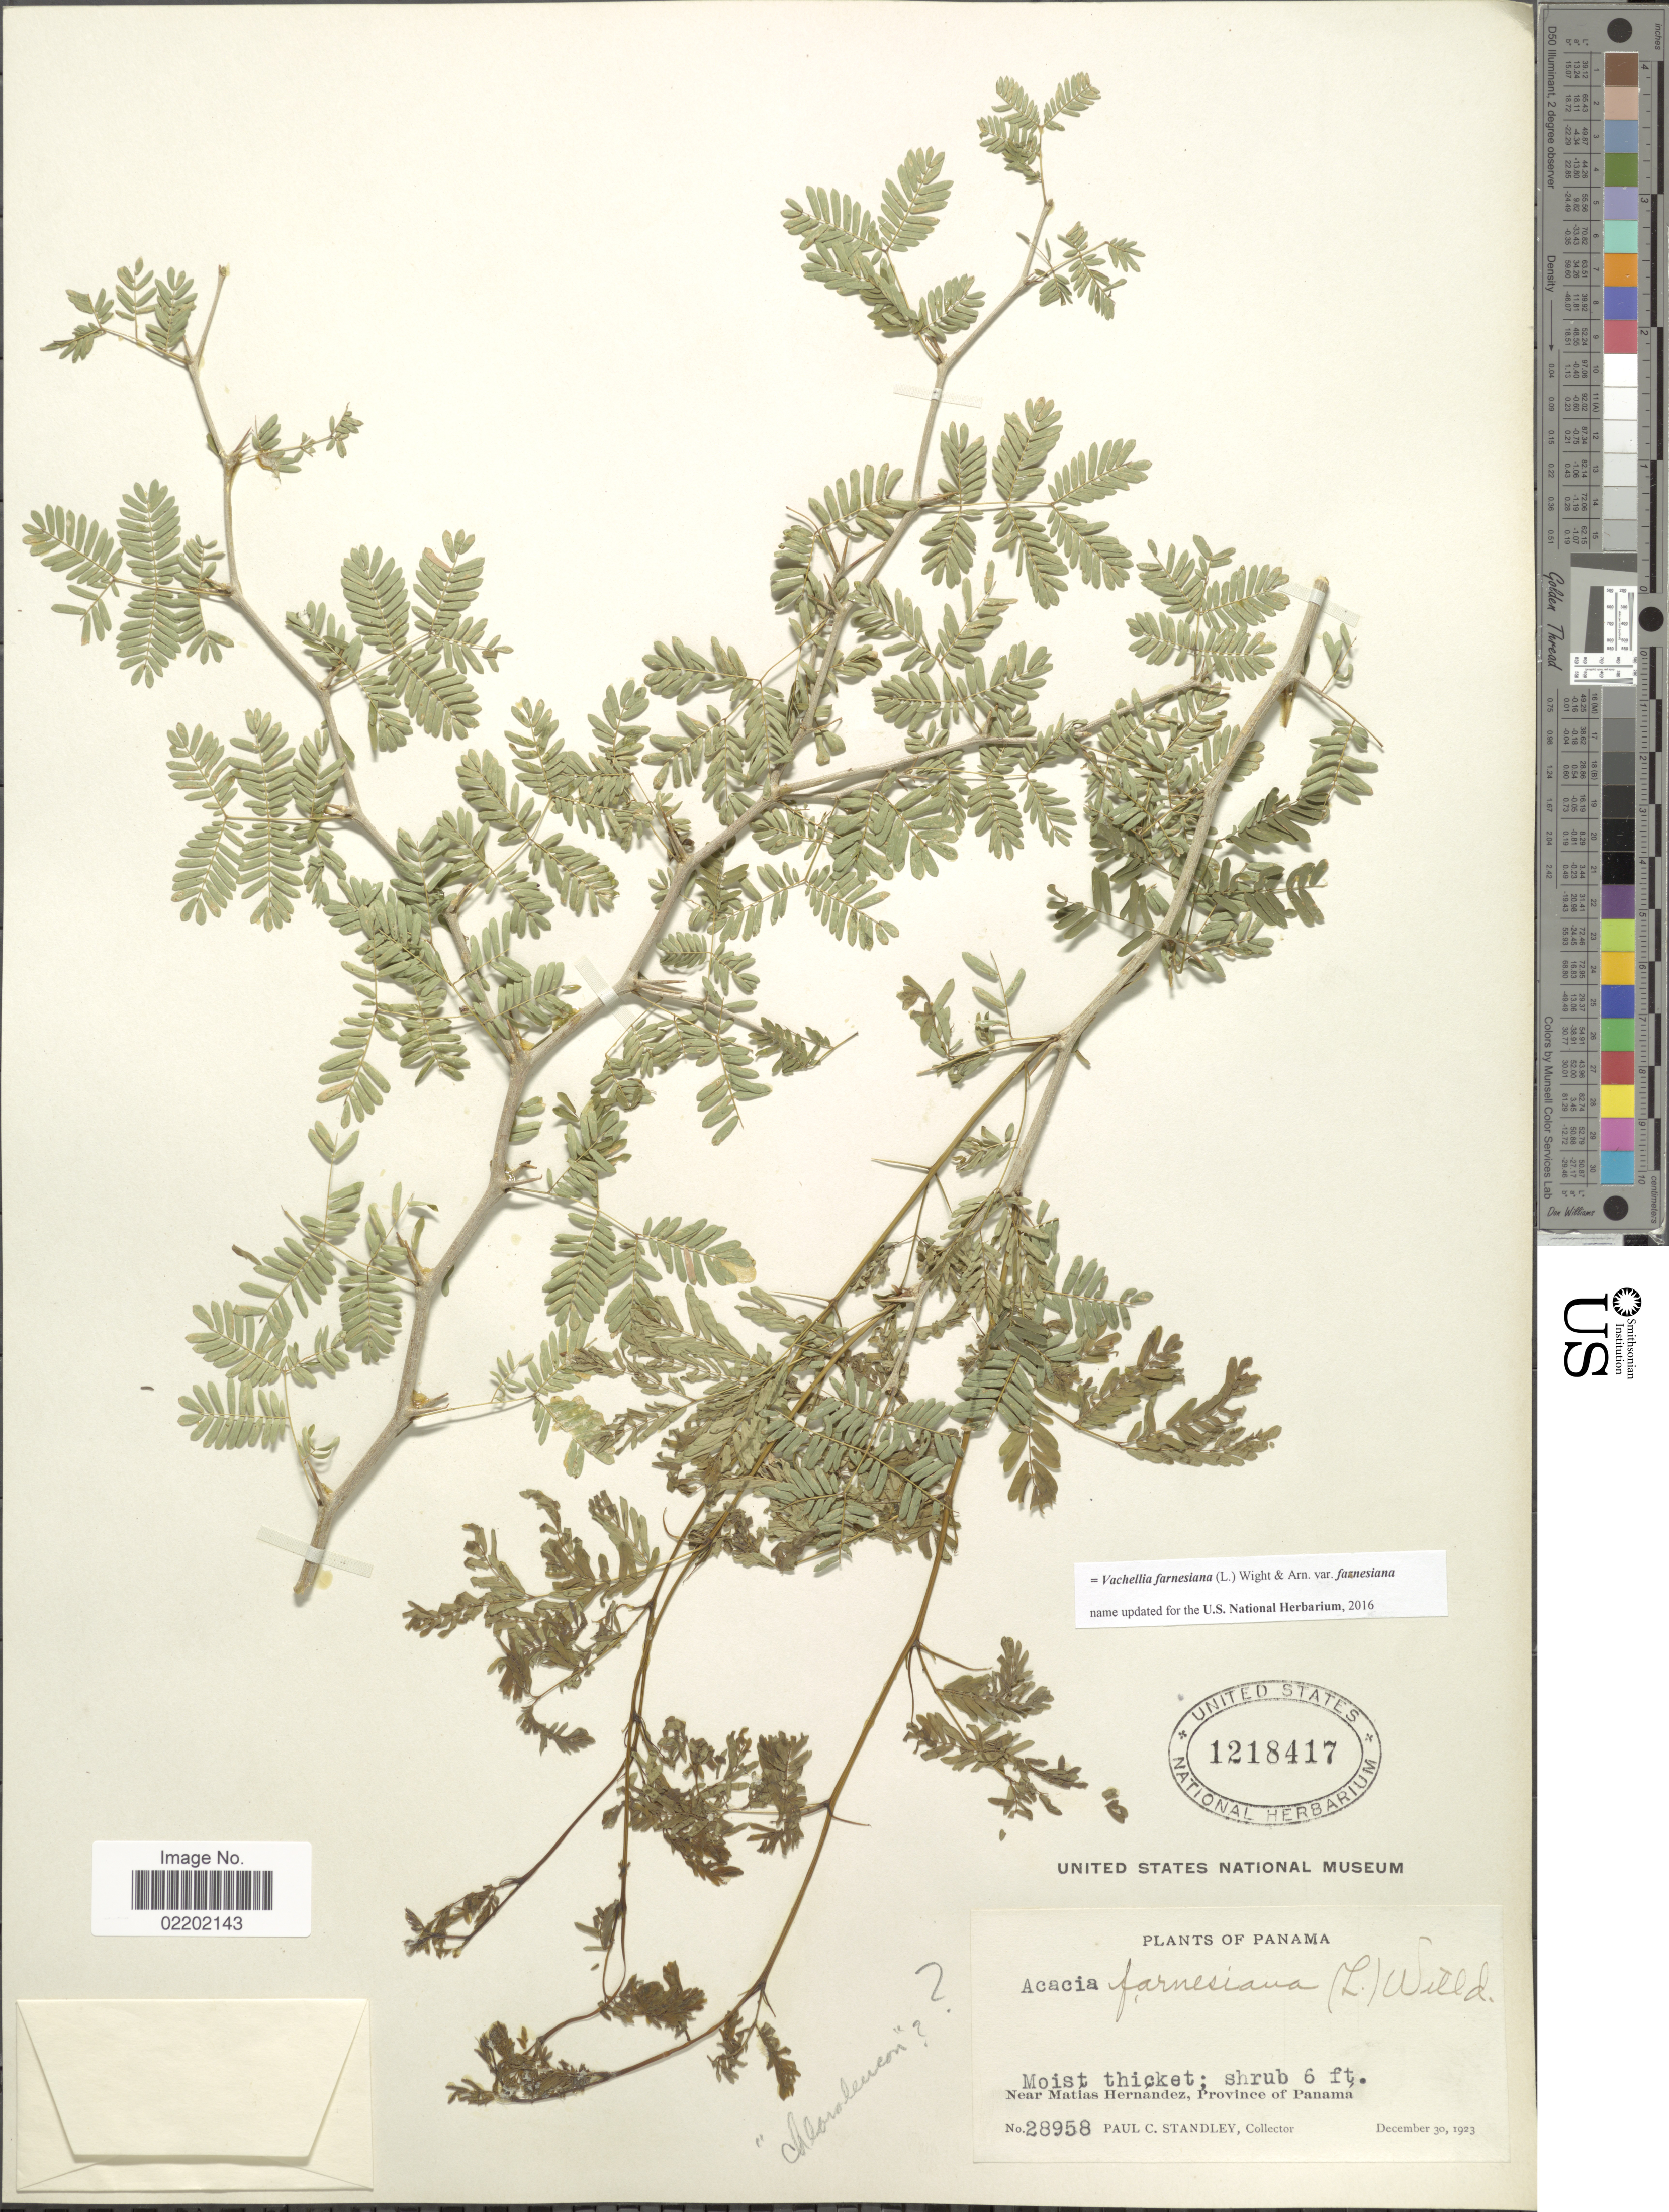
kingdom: Plantae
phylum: Tracheophyta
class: Magnoliopsida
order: Fabales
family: Fabaceae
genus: Vachellia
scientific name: Vachellia farnesiana var. farnesiana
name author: (L.) Wight & Arn.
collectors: P. C. Standley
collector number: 28958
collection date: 1923-12-30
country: Panama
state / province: Panamá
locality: Moist hicket, Near Matías Hernández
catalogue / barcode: US 1218417